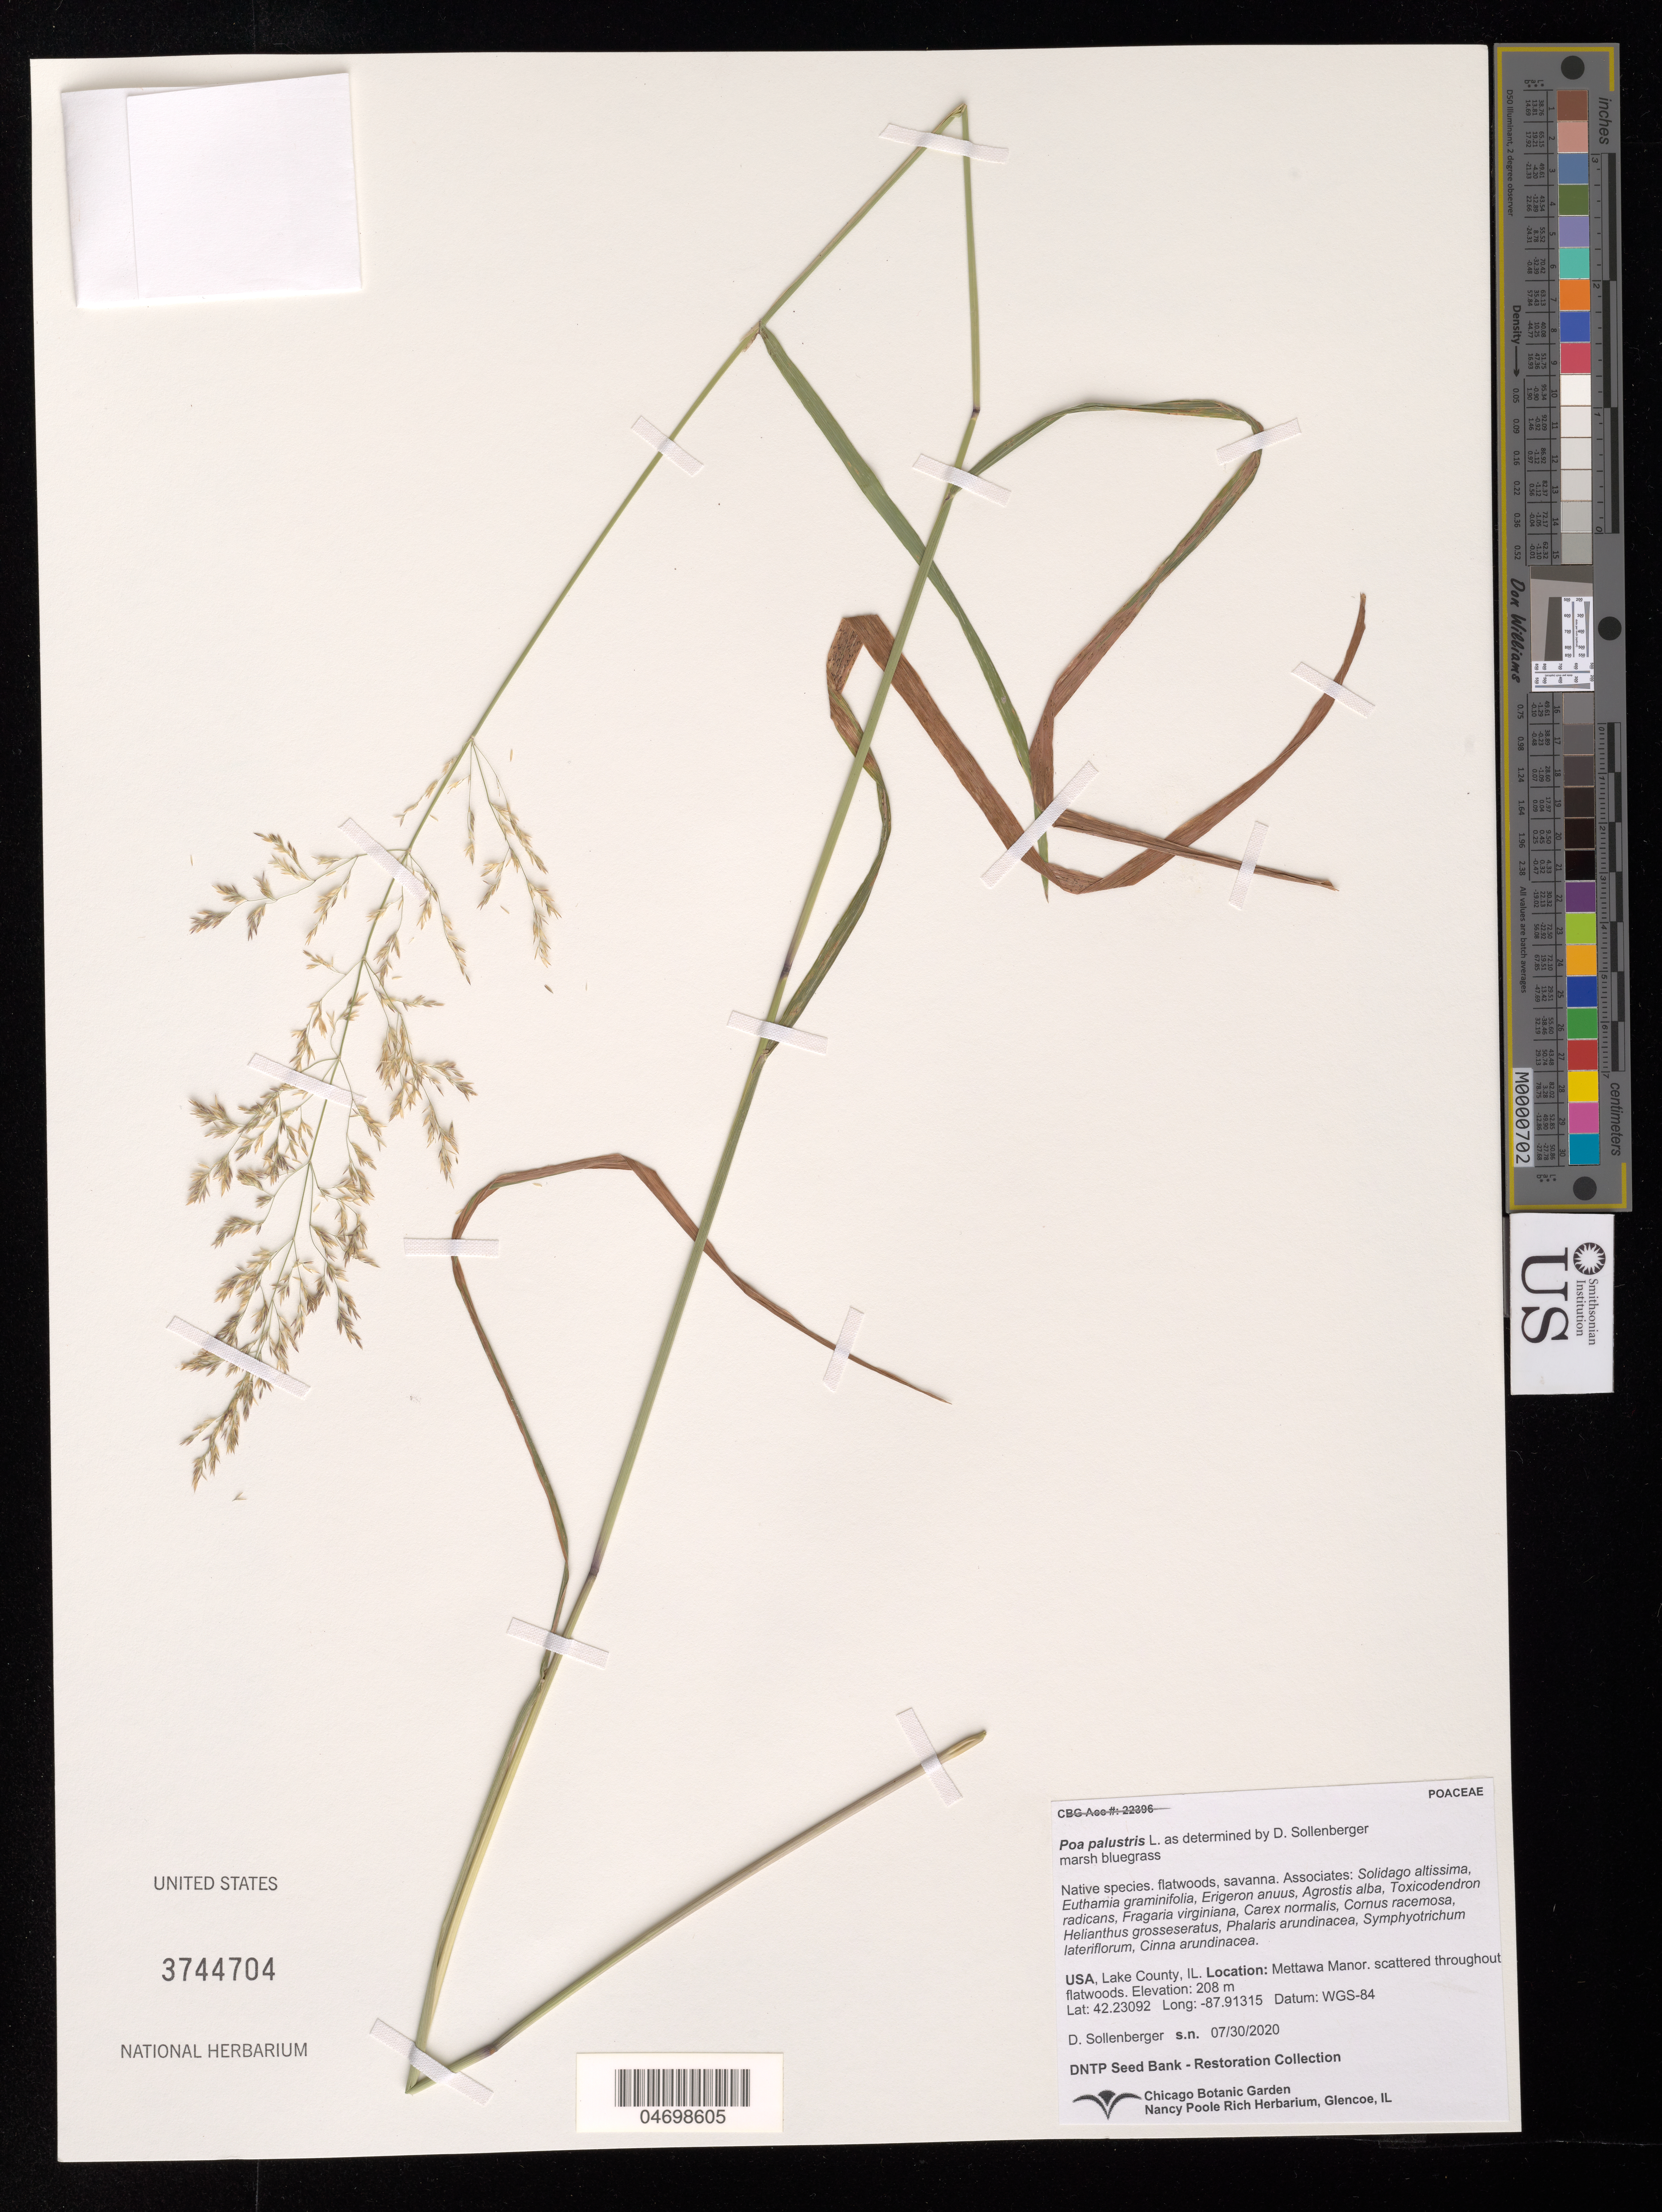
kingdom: Plantae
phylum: Tracheophyta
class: Liliopsida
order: Poales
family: Poaceae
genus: Poa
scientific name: Poa palustris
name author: L.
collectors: D. Sollenberger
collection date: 2020-07-30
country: United States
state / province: Illinois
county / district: Lake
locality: Mettawa Manor.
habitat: Flatwoods, savanna. With Solidago altissima, Erigeron anuus, Agrostis alba, etc.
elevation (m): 208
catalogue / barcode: US 3744704